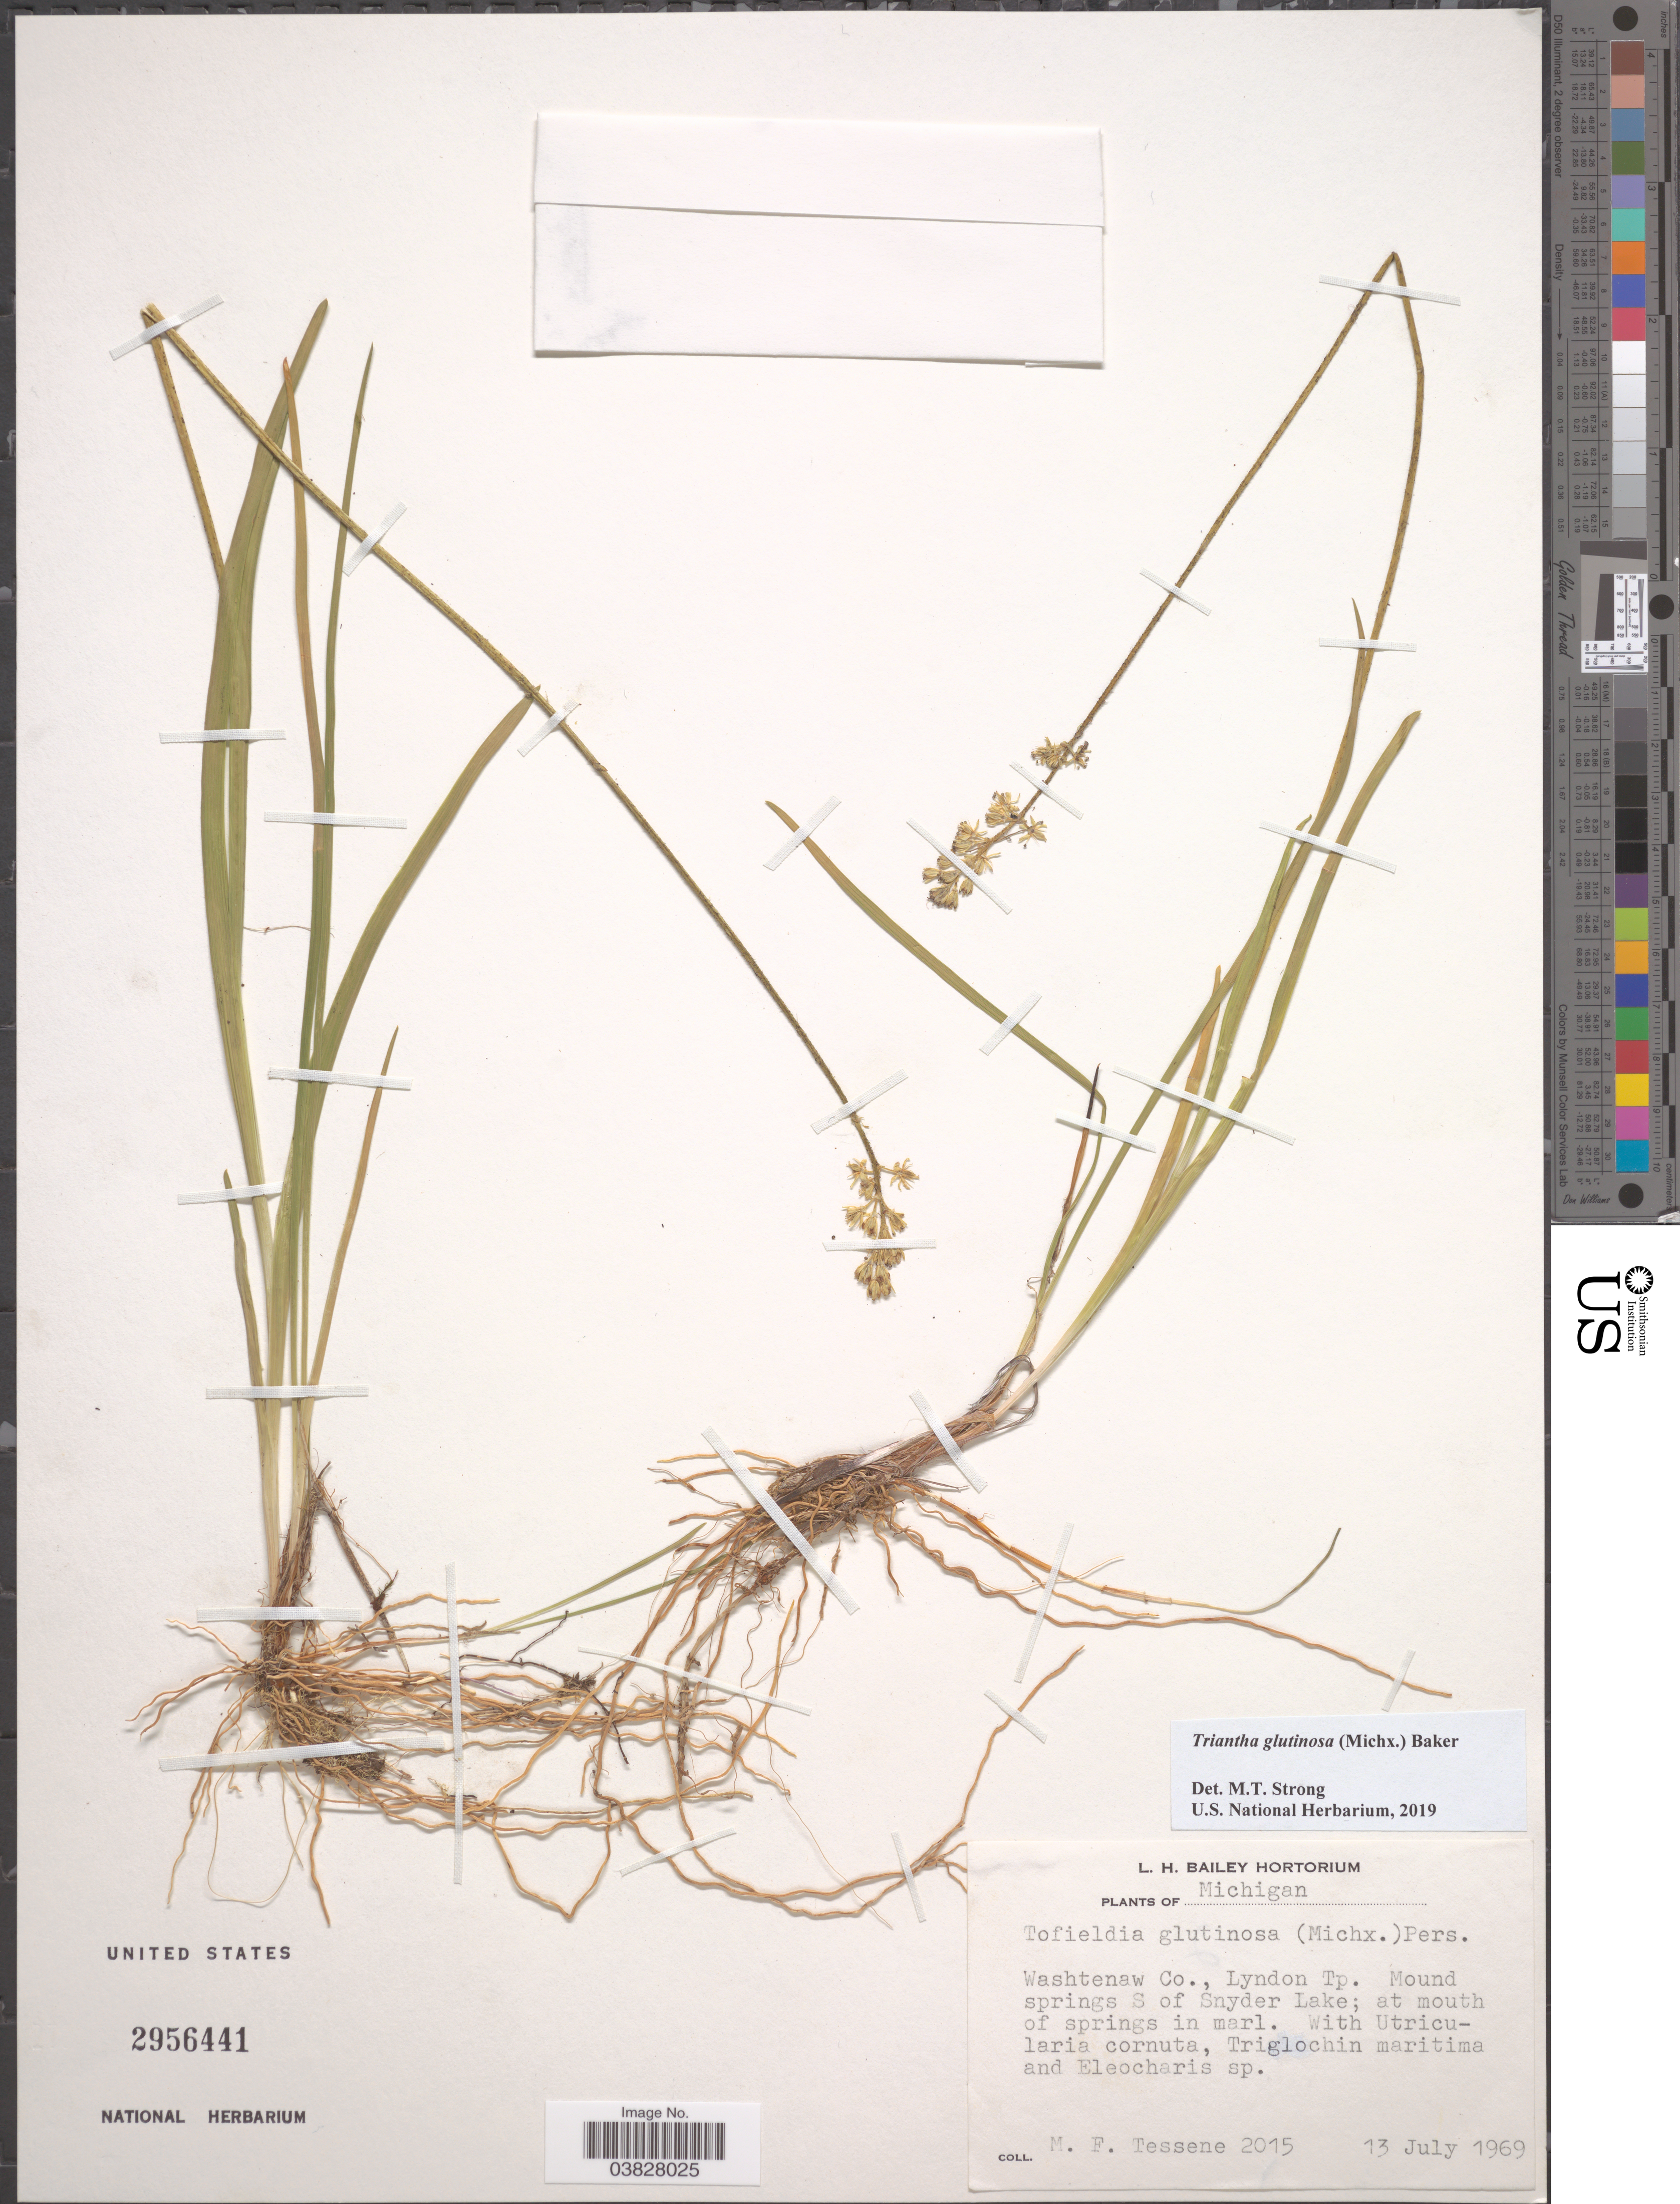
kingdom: Plantae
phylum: Tracheophyta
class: Liliopsida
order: Alismatales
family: Tofieldiaceae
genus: Triantha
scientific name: Triantha glutinosa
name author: (Michx.) Baker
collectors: M. Tessene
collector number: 2015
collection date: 1969-07-13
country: United States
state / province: Michigan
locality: Washtenaw Co., Lyndon Tp. Mound springs S of Snyder Lake; at mouth of springs in marl.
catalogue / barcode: US 2956441